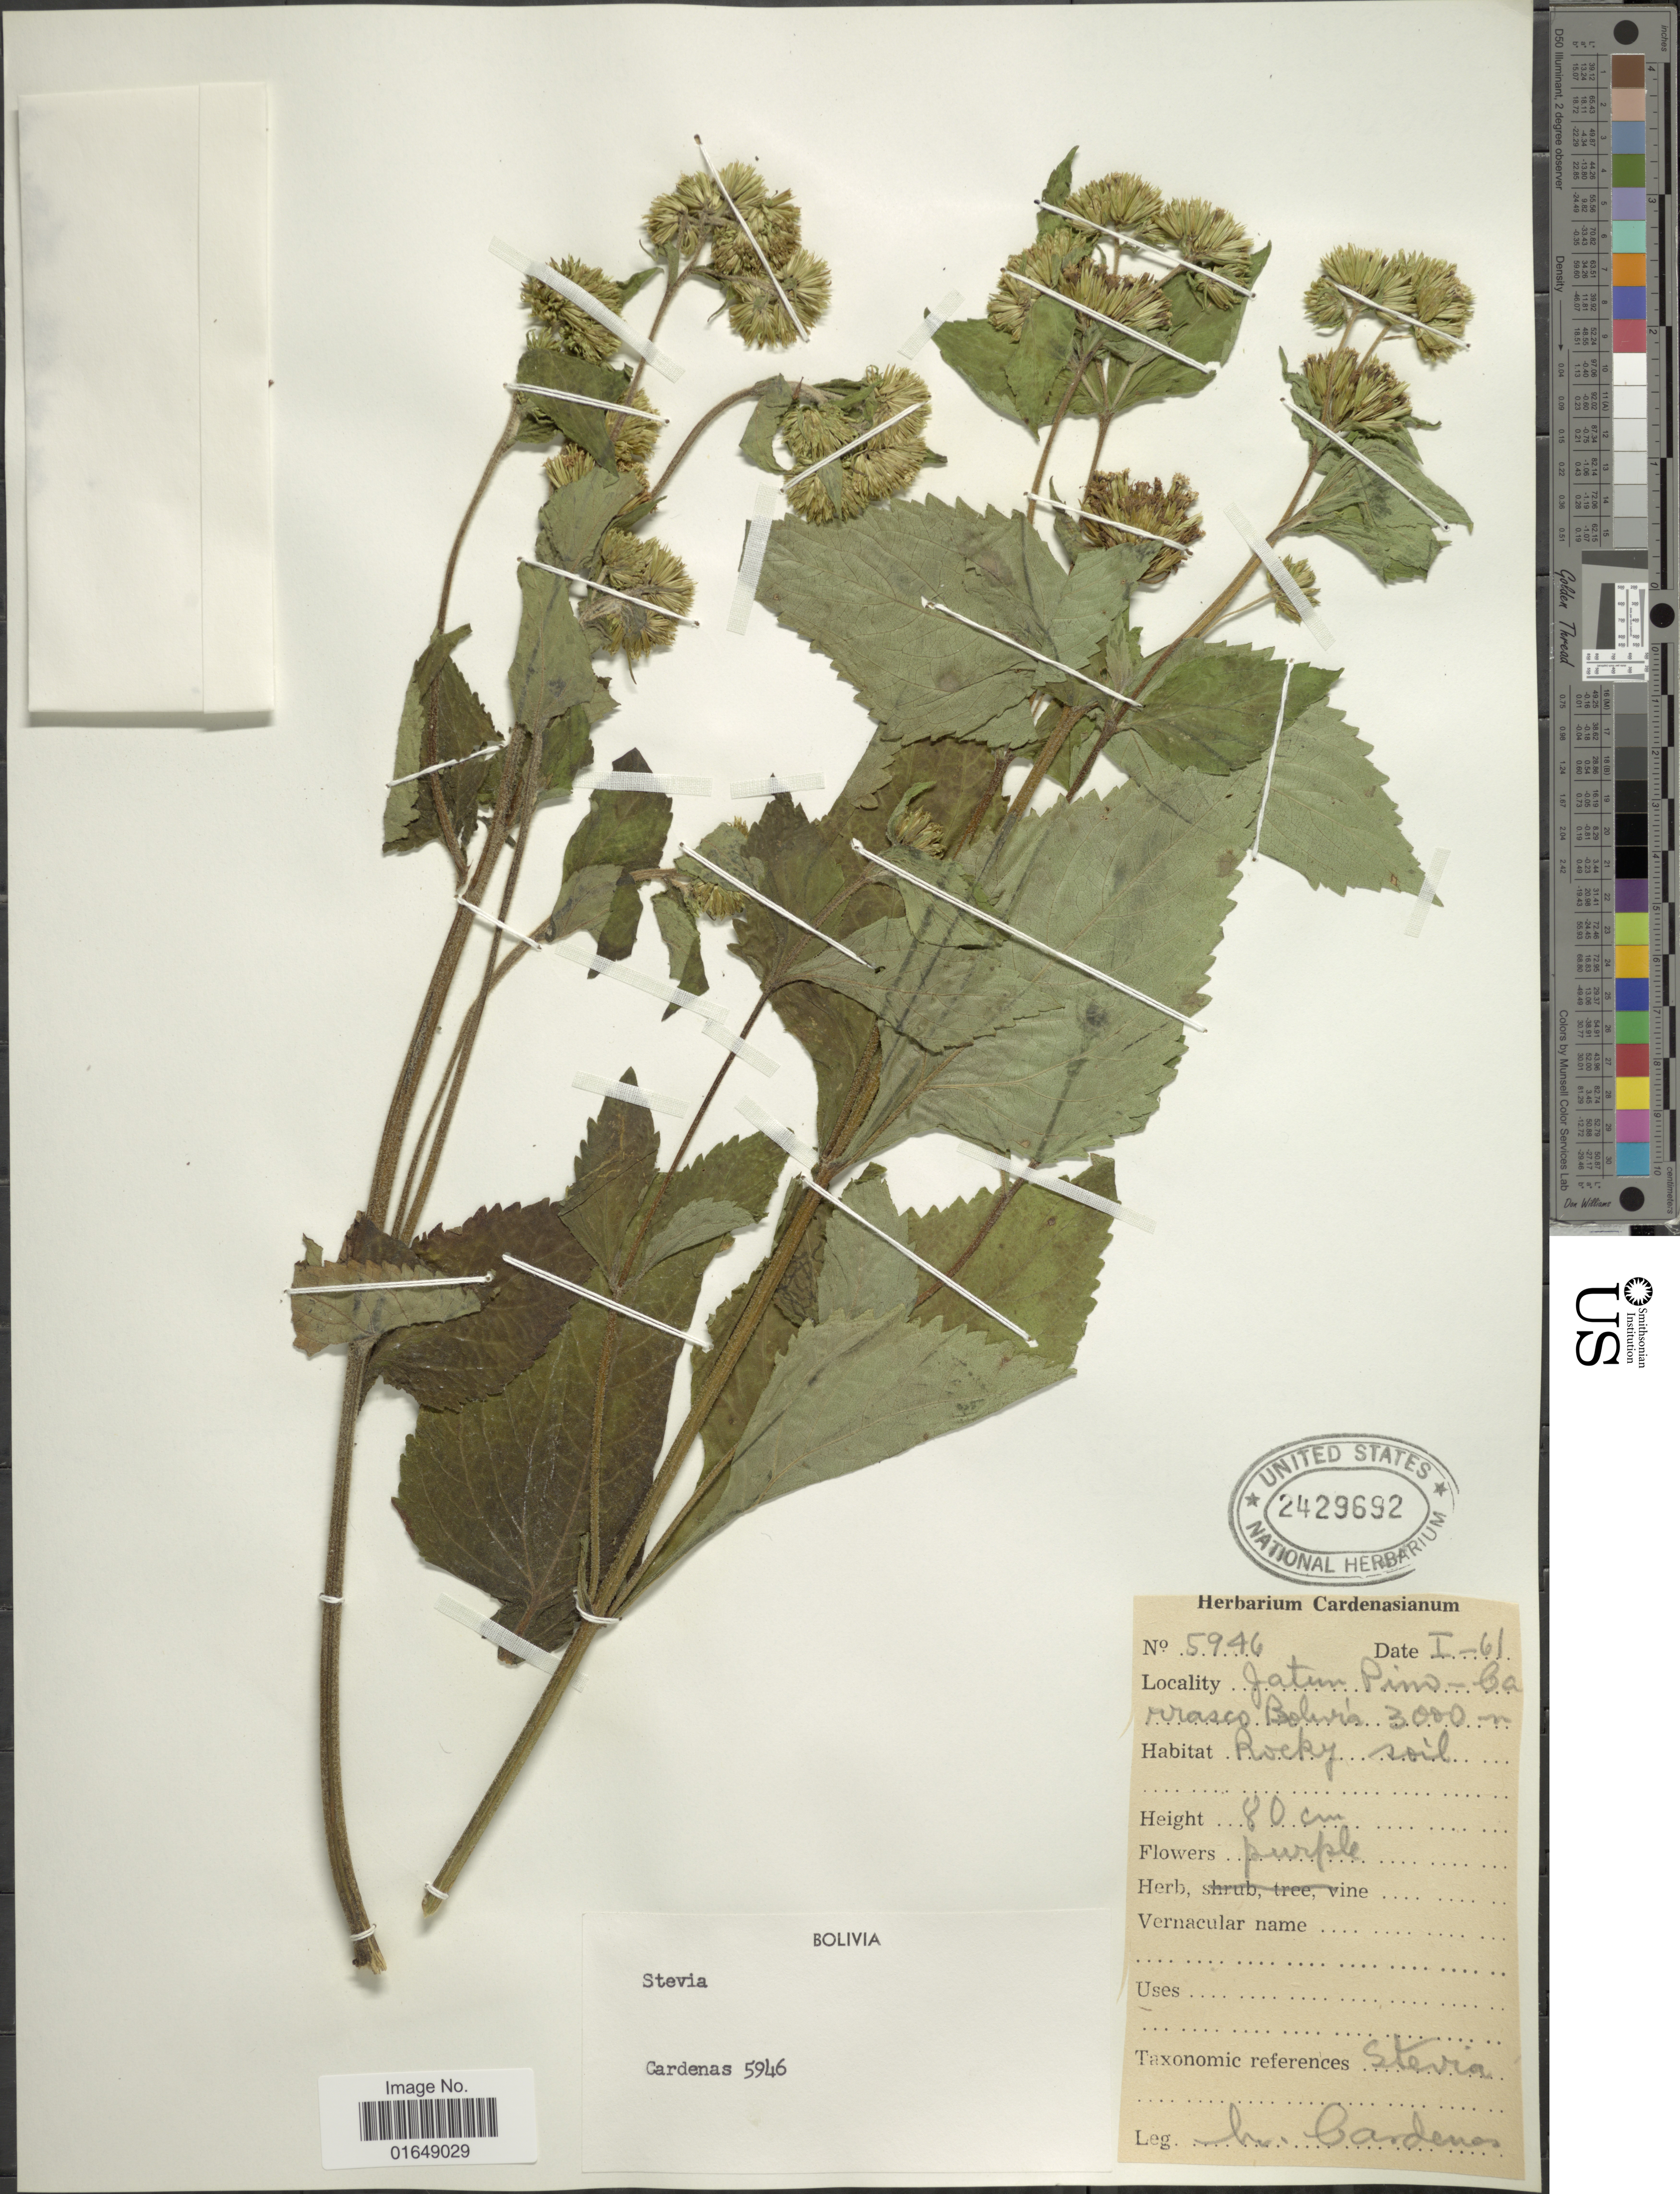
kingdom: Plantae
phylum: Tracheophyta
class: Magnoliopsida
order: Asterales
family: Asteraceae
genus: Stevia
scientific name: Stevia sp.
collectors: M. Cárdenas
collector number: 5946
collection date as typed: Transcribed d/m/y: /1/61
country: Bolivia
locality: Jatun Pino-Carrasco.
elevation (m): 3000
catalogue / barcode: US 2429692